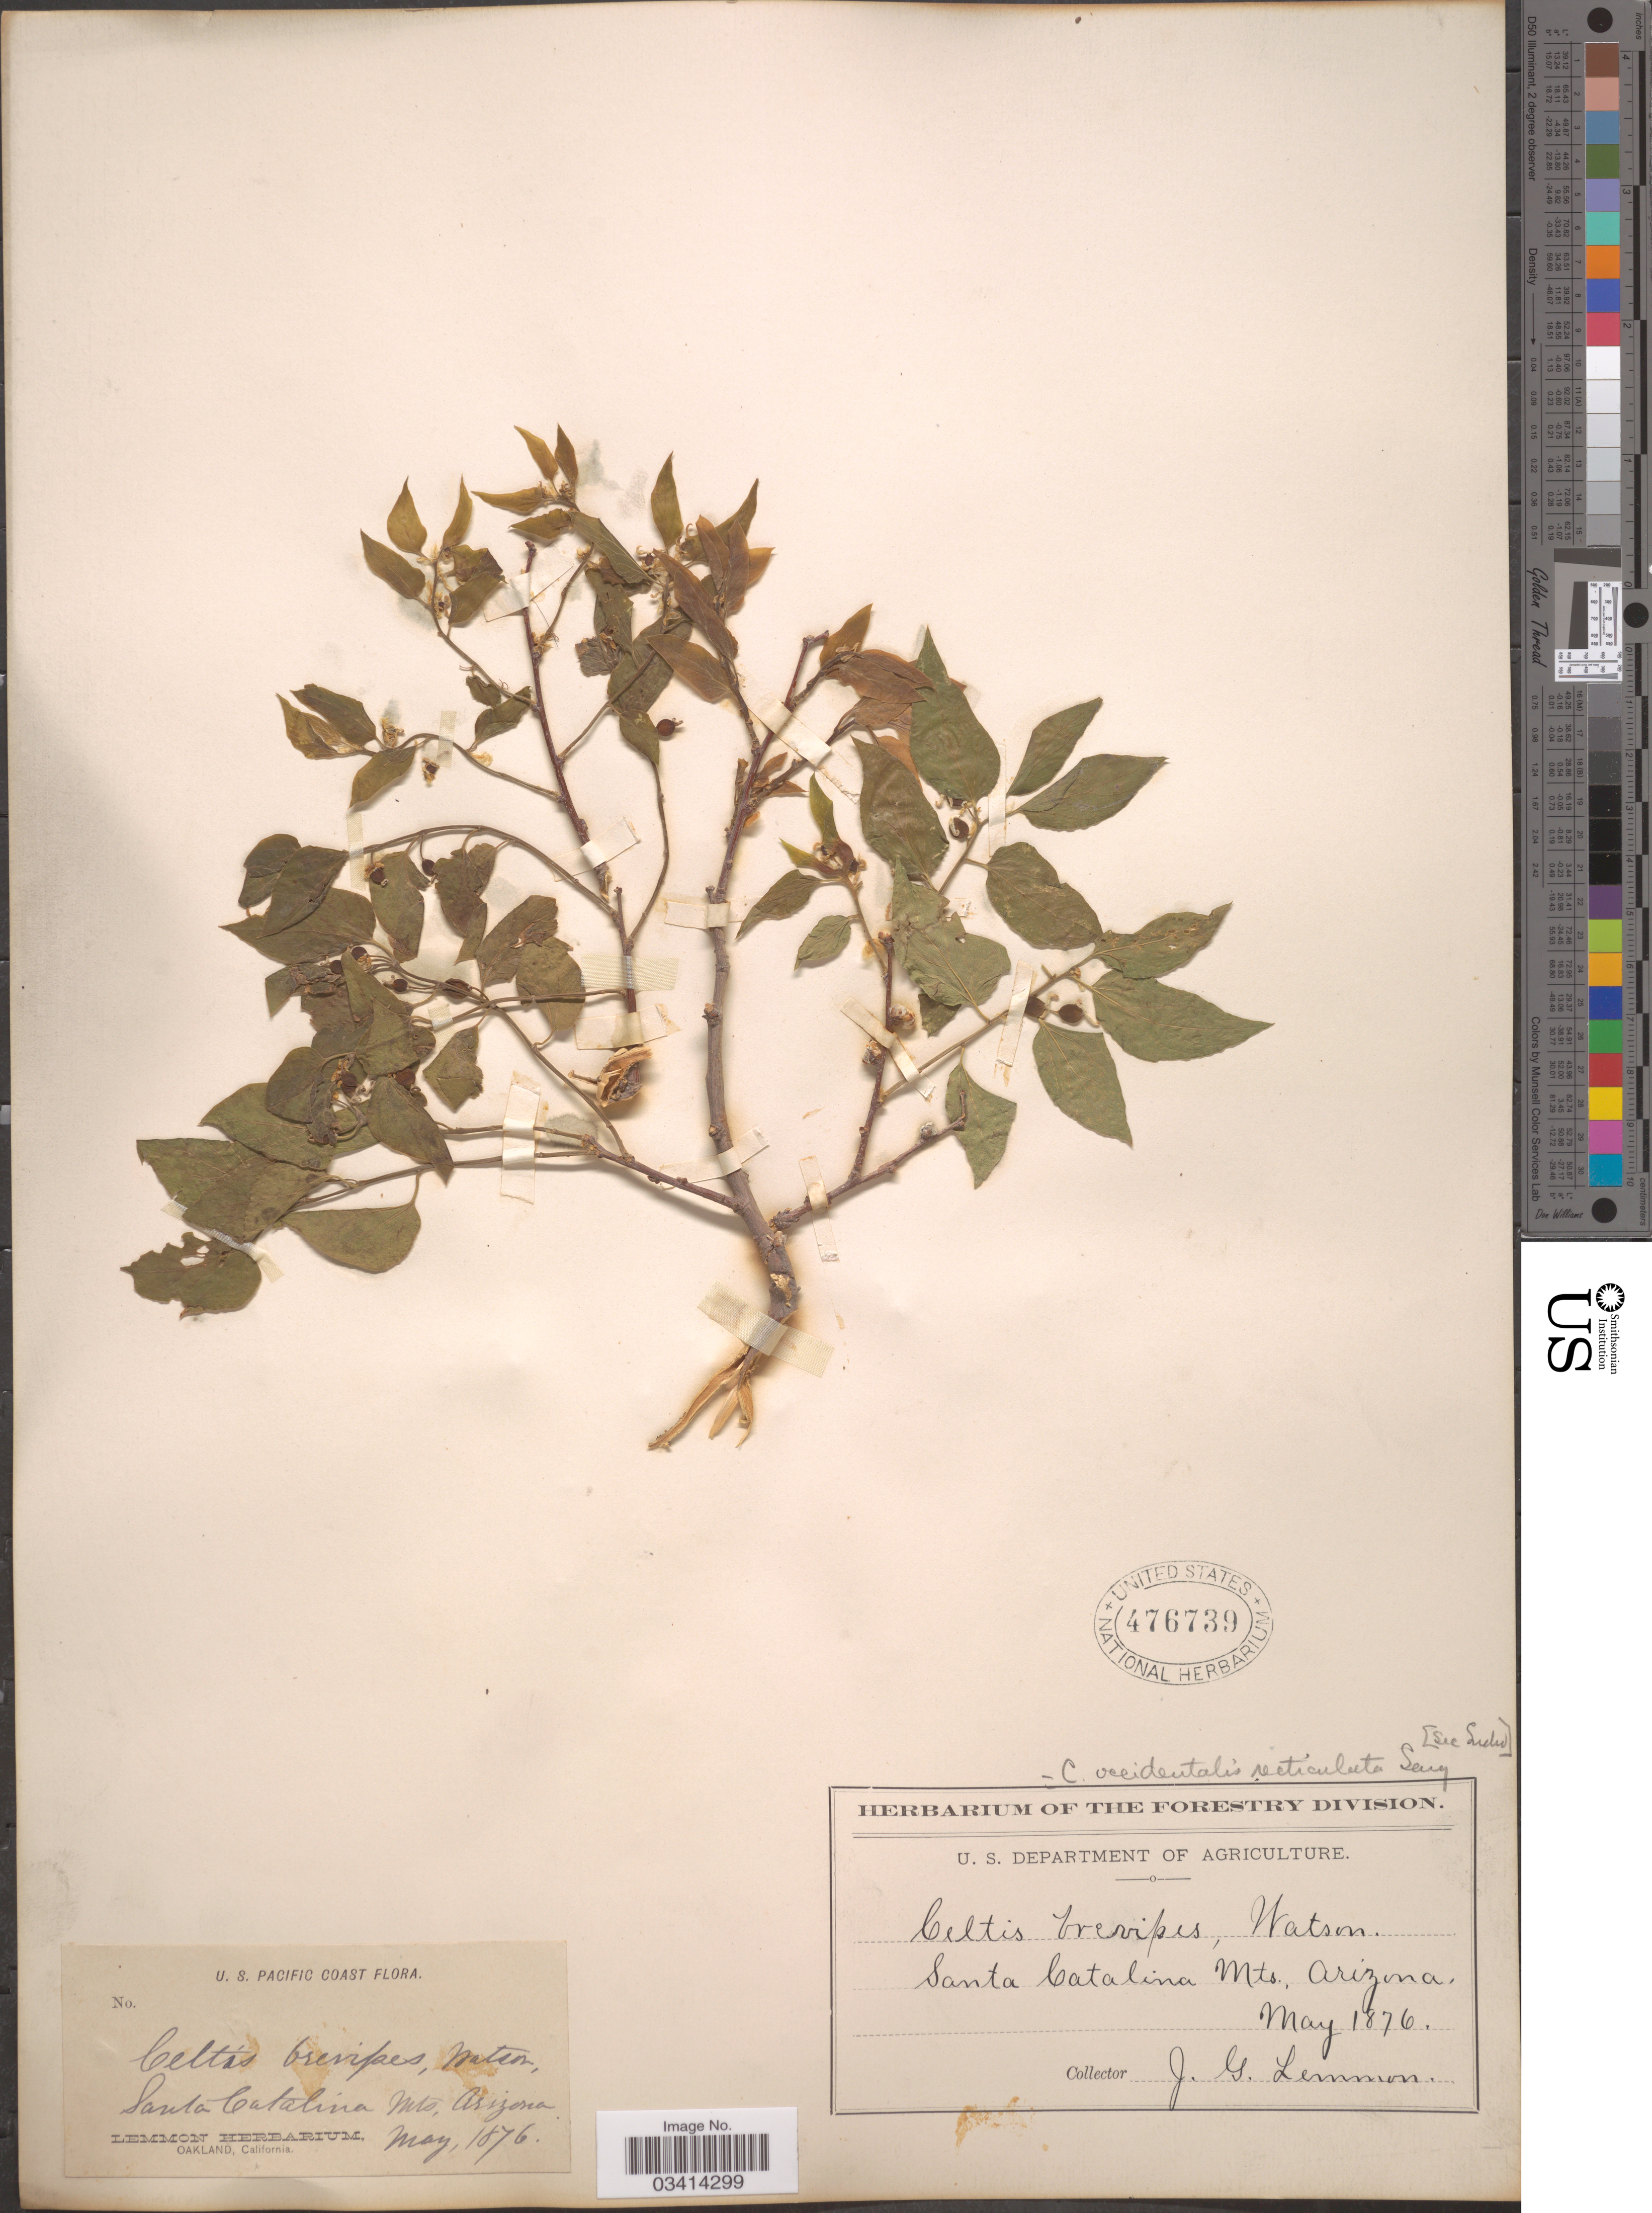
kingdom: Plantae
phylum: Tracheophyta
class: Magnoliopsida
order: Rosales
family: Cannabaceae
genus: Celtis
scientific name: Celtis reticulata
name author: Torr.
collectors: J. Lemmon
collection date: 1876-05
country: United States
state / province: Arizona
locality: Santa Catalina Mts. U.S. Pacific Coast.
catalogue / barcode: US 476739